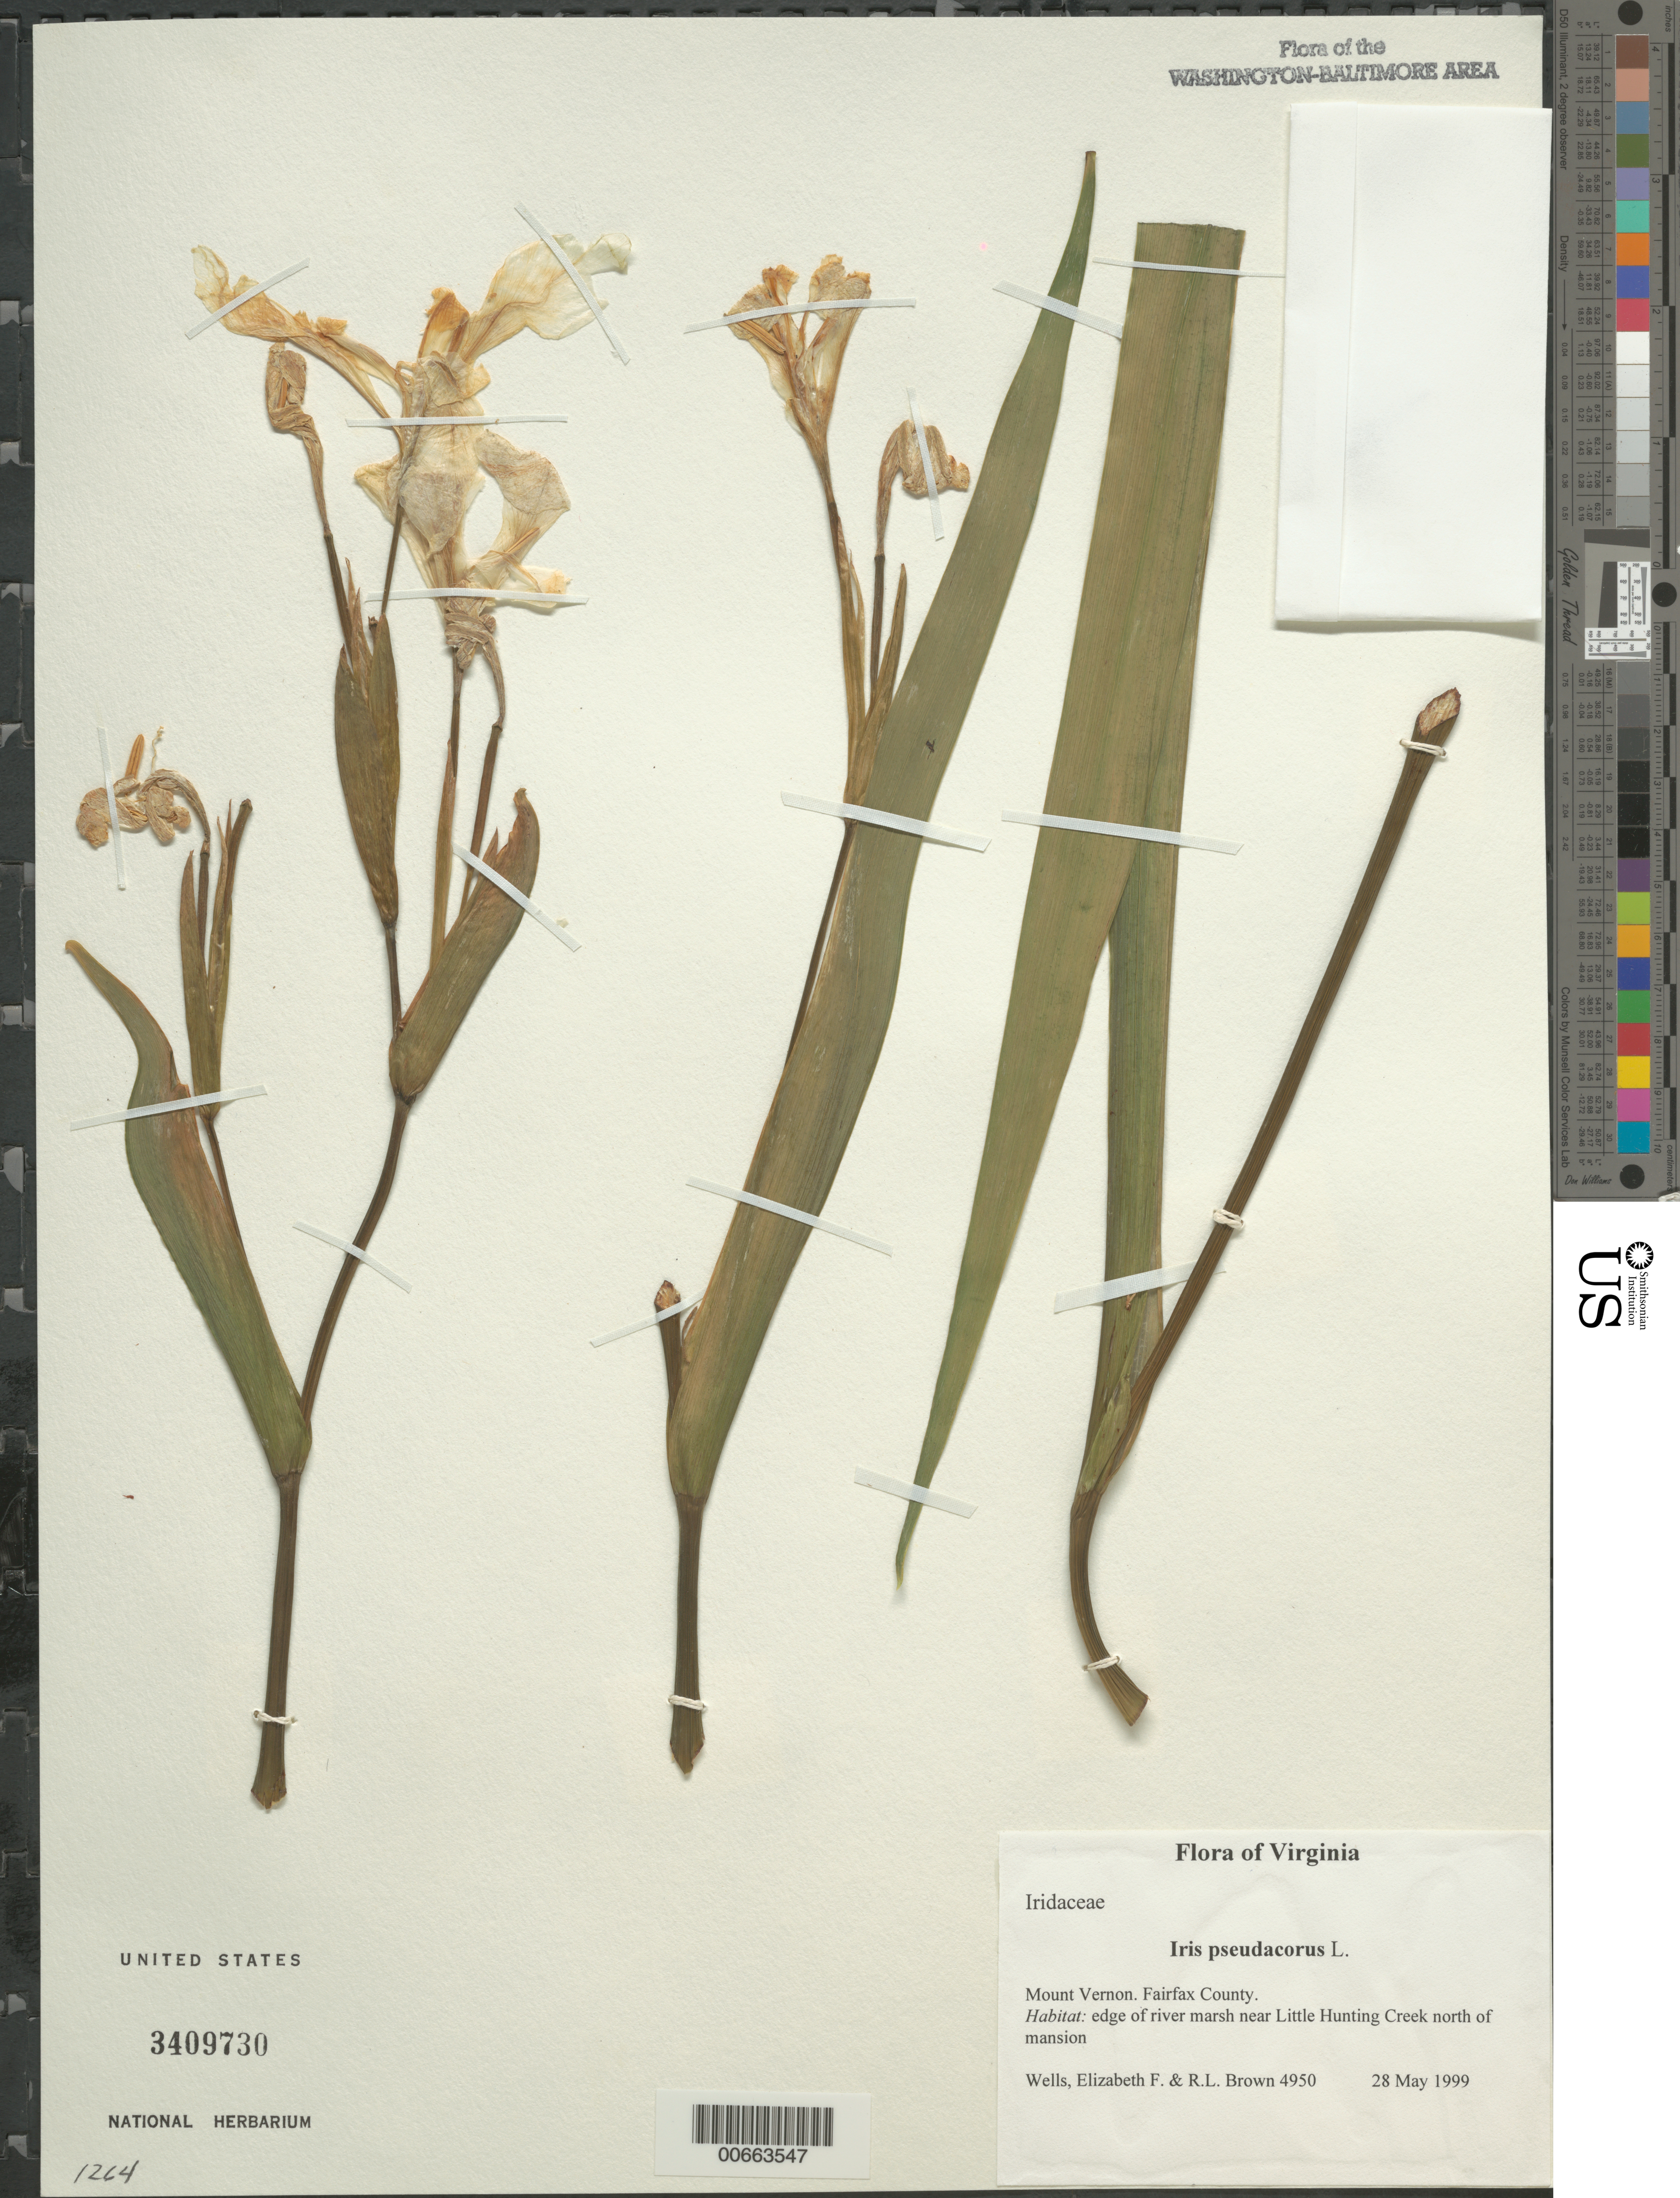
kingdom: Plantae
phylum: Tracheophyta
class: Liliopsida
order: Asparagales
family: Iridaceae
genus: Iris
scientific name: Iris pseudacorus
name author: L.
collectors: E. F. Wells & R. L. Brown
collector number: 4950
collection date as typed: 28 May 1999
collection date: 1999-05-28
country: United States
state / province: Virginia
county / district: Fairfax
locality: Mount Vernon. Near Little Hunting Creek north of mansion.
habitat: Edge of river marsh.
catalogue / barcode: US 3409730